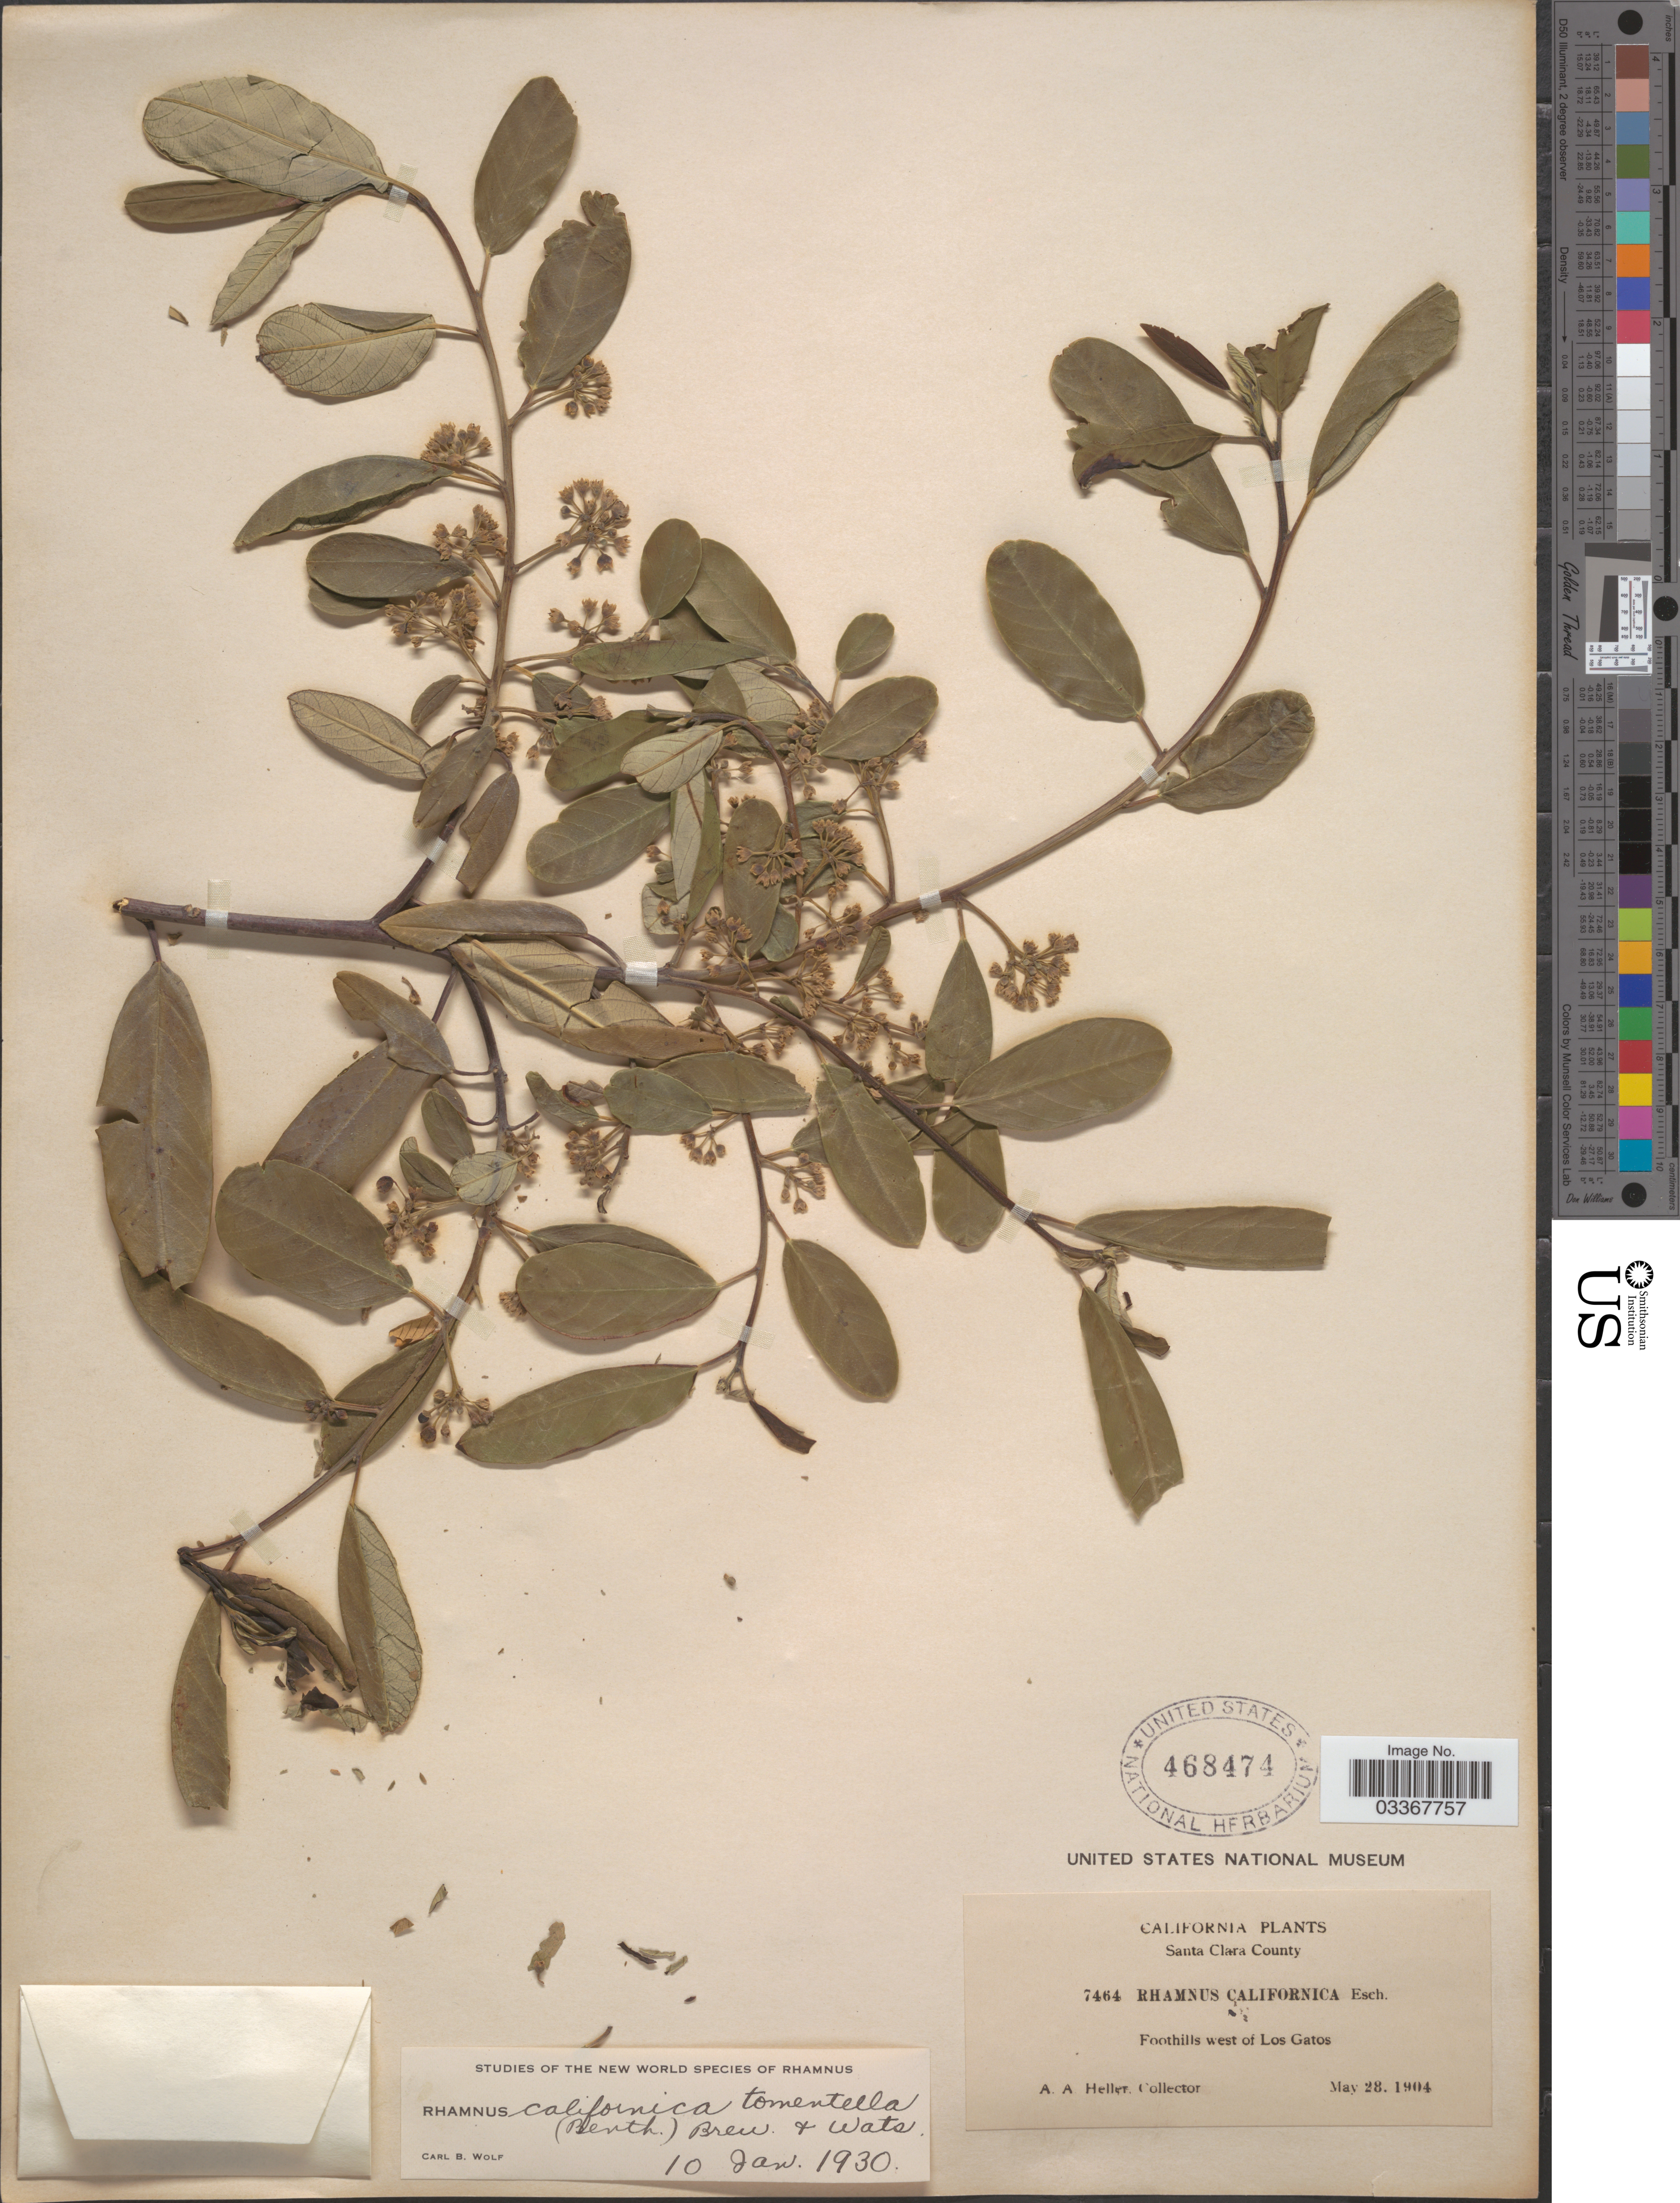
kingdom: Plantae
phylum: Tracheophyta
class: Magnoliopsida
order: Rosales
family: Rhamnaceae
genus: Frangula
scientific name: Frangula californica subsp. tomentella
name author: (Benth.) Kartesz & Gandhi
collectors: A. A. Heller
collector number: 7464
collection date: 1904-05-28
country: United States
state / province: California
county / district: Santa Clara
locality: Santa Clara County, Foothills west of Los Gatos.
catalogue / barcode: US 468474